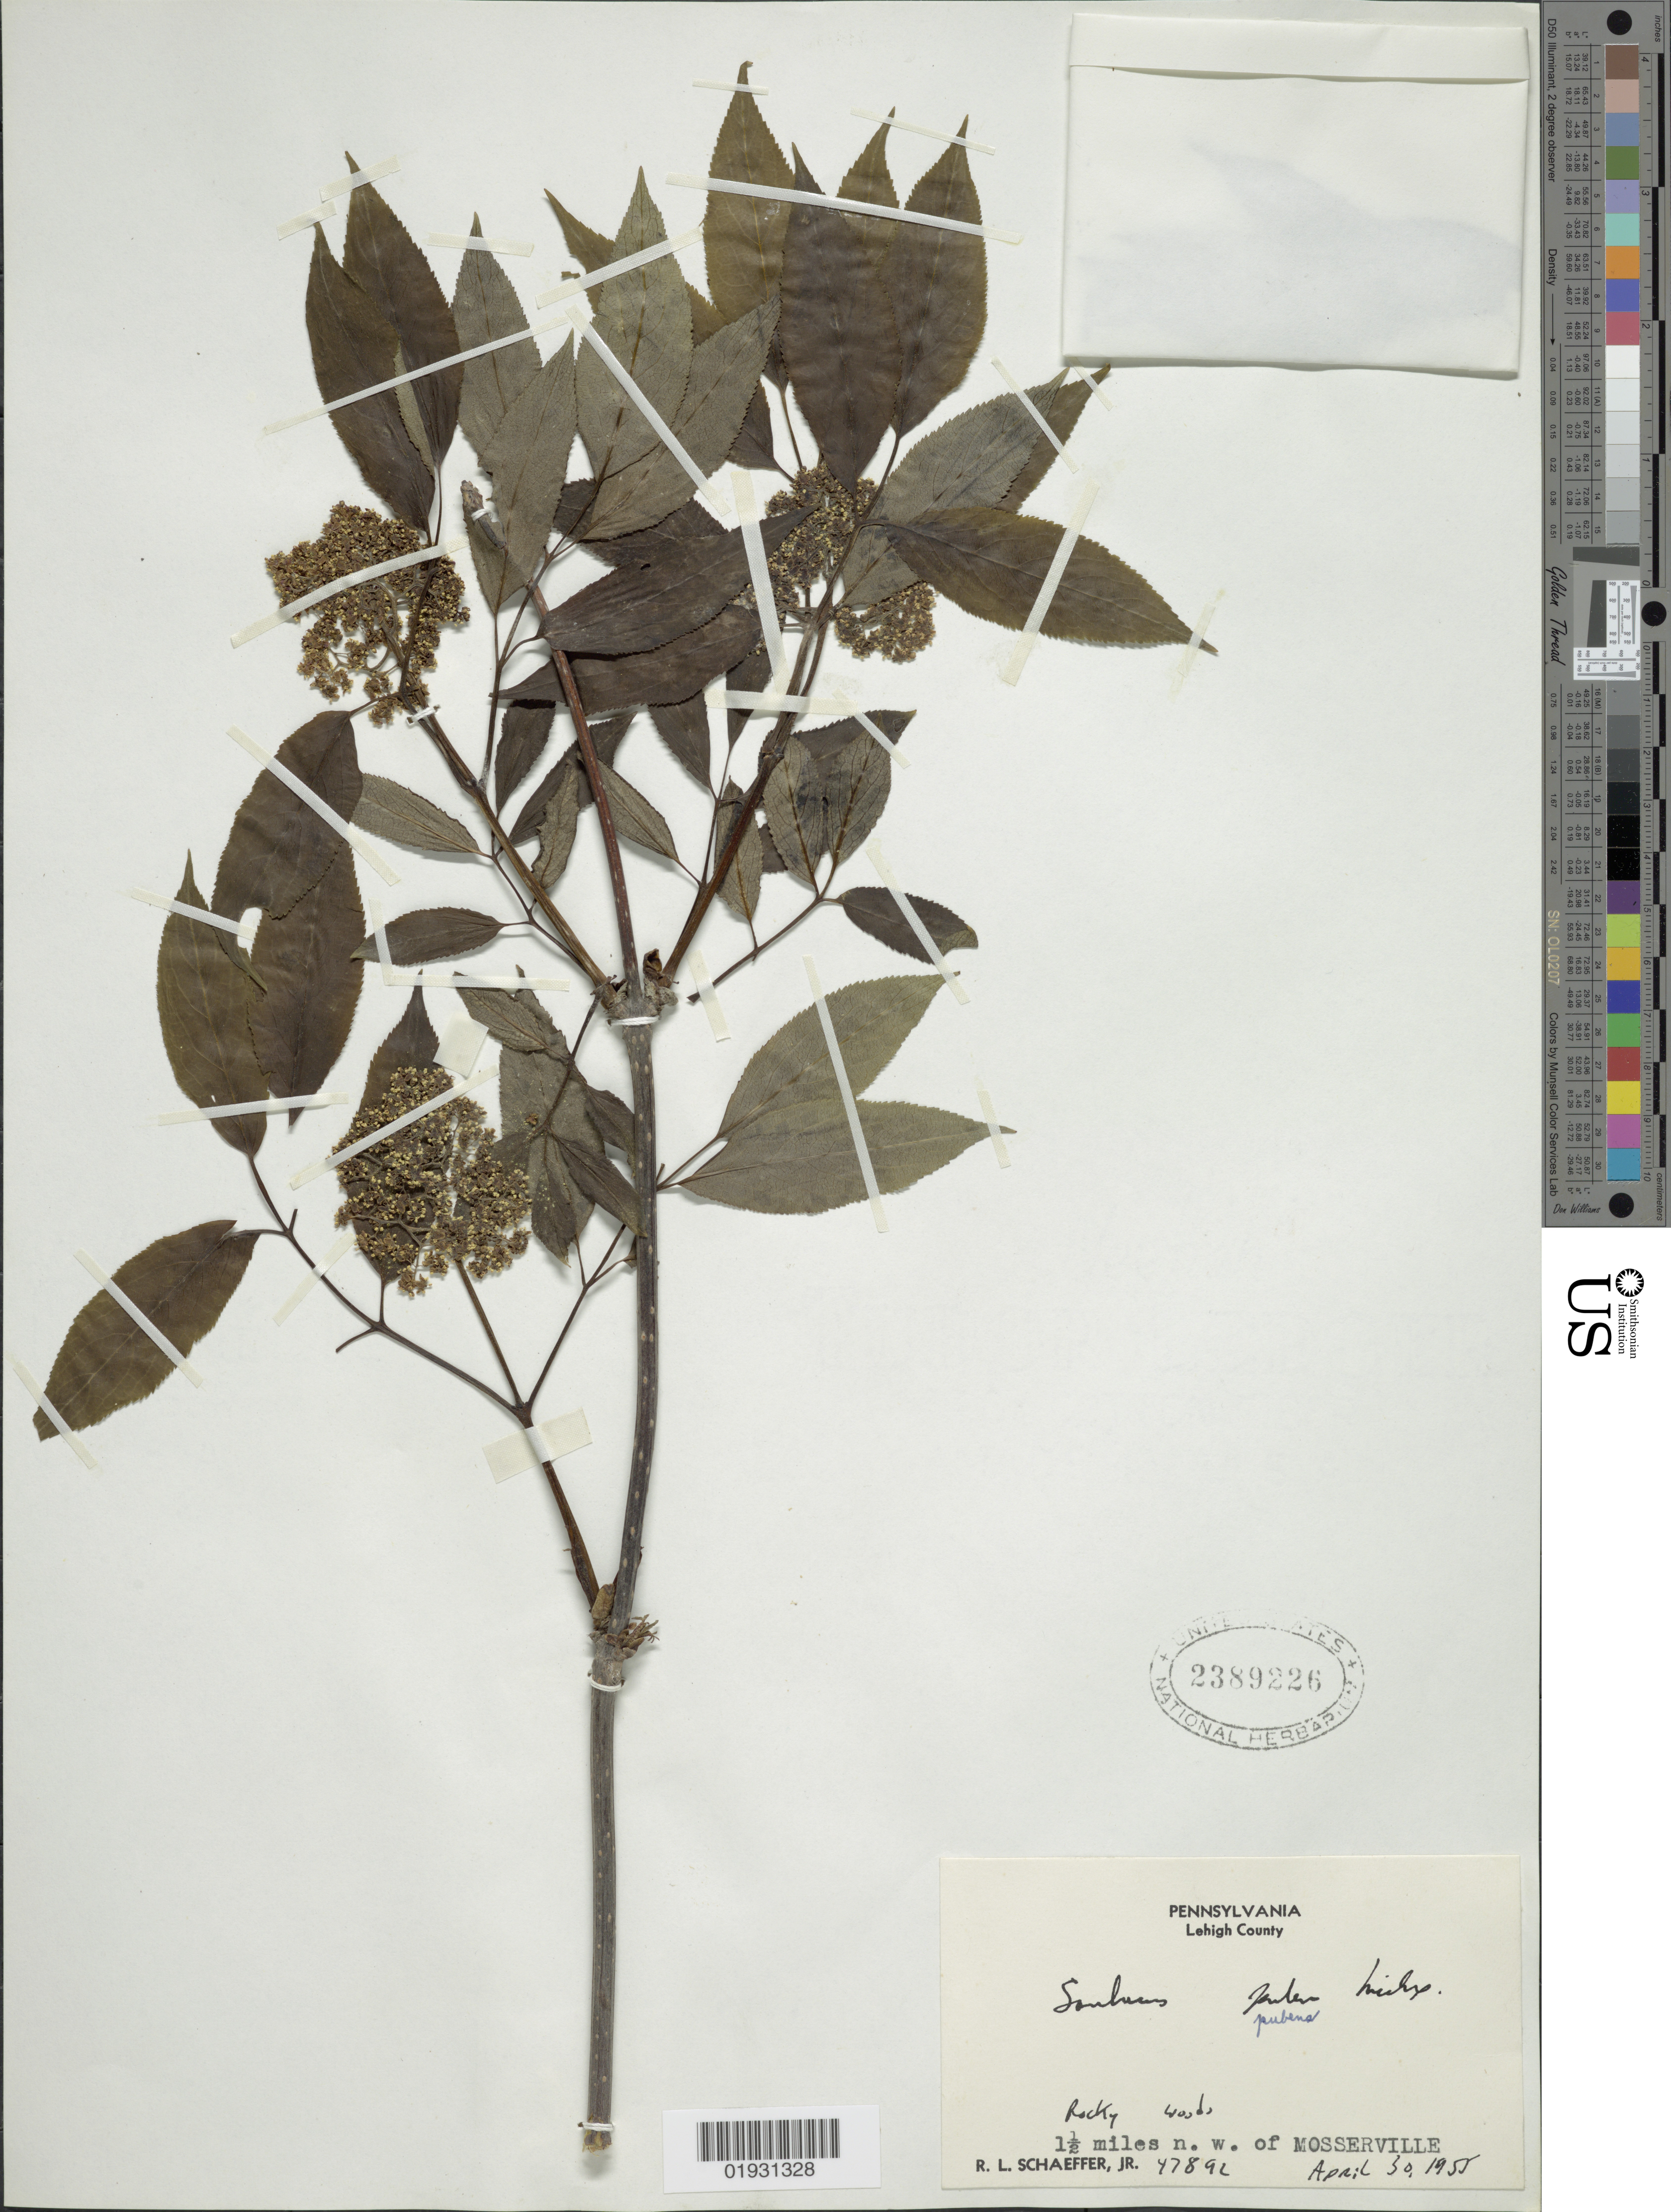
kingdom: Plantae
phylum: Tracheophyta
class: Magnoliopsida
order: Dipsacales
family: Viburnaceae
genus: Sambucus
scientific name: Sambucus racemosa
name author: L.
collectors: R. L. Schaeffer Jr.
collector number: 47892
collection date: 1955-04-30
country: United States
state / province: Pennsylvania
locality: Lehigh County, 1½ miles n.w. of Mosserville.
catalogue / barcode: US 2389226